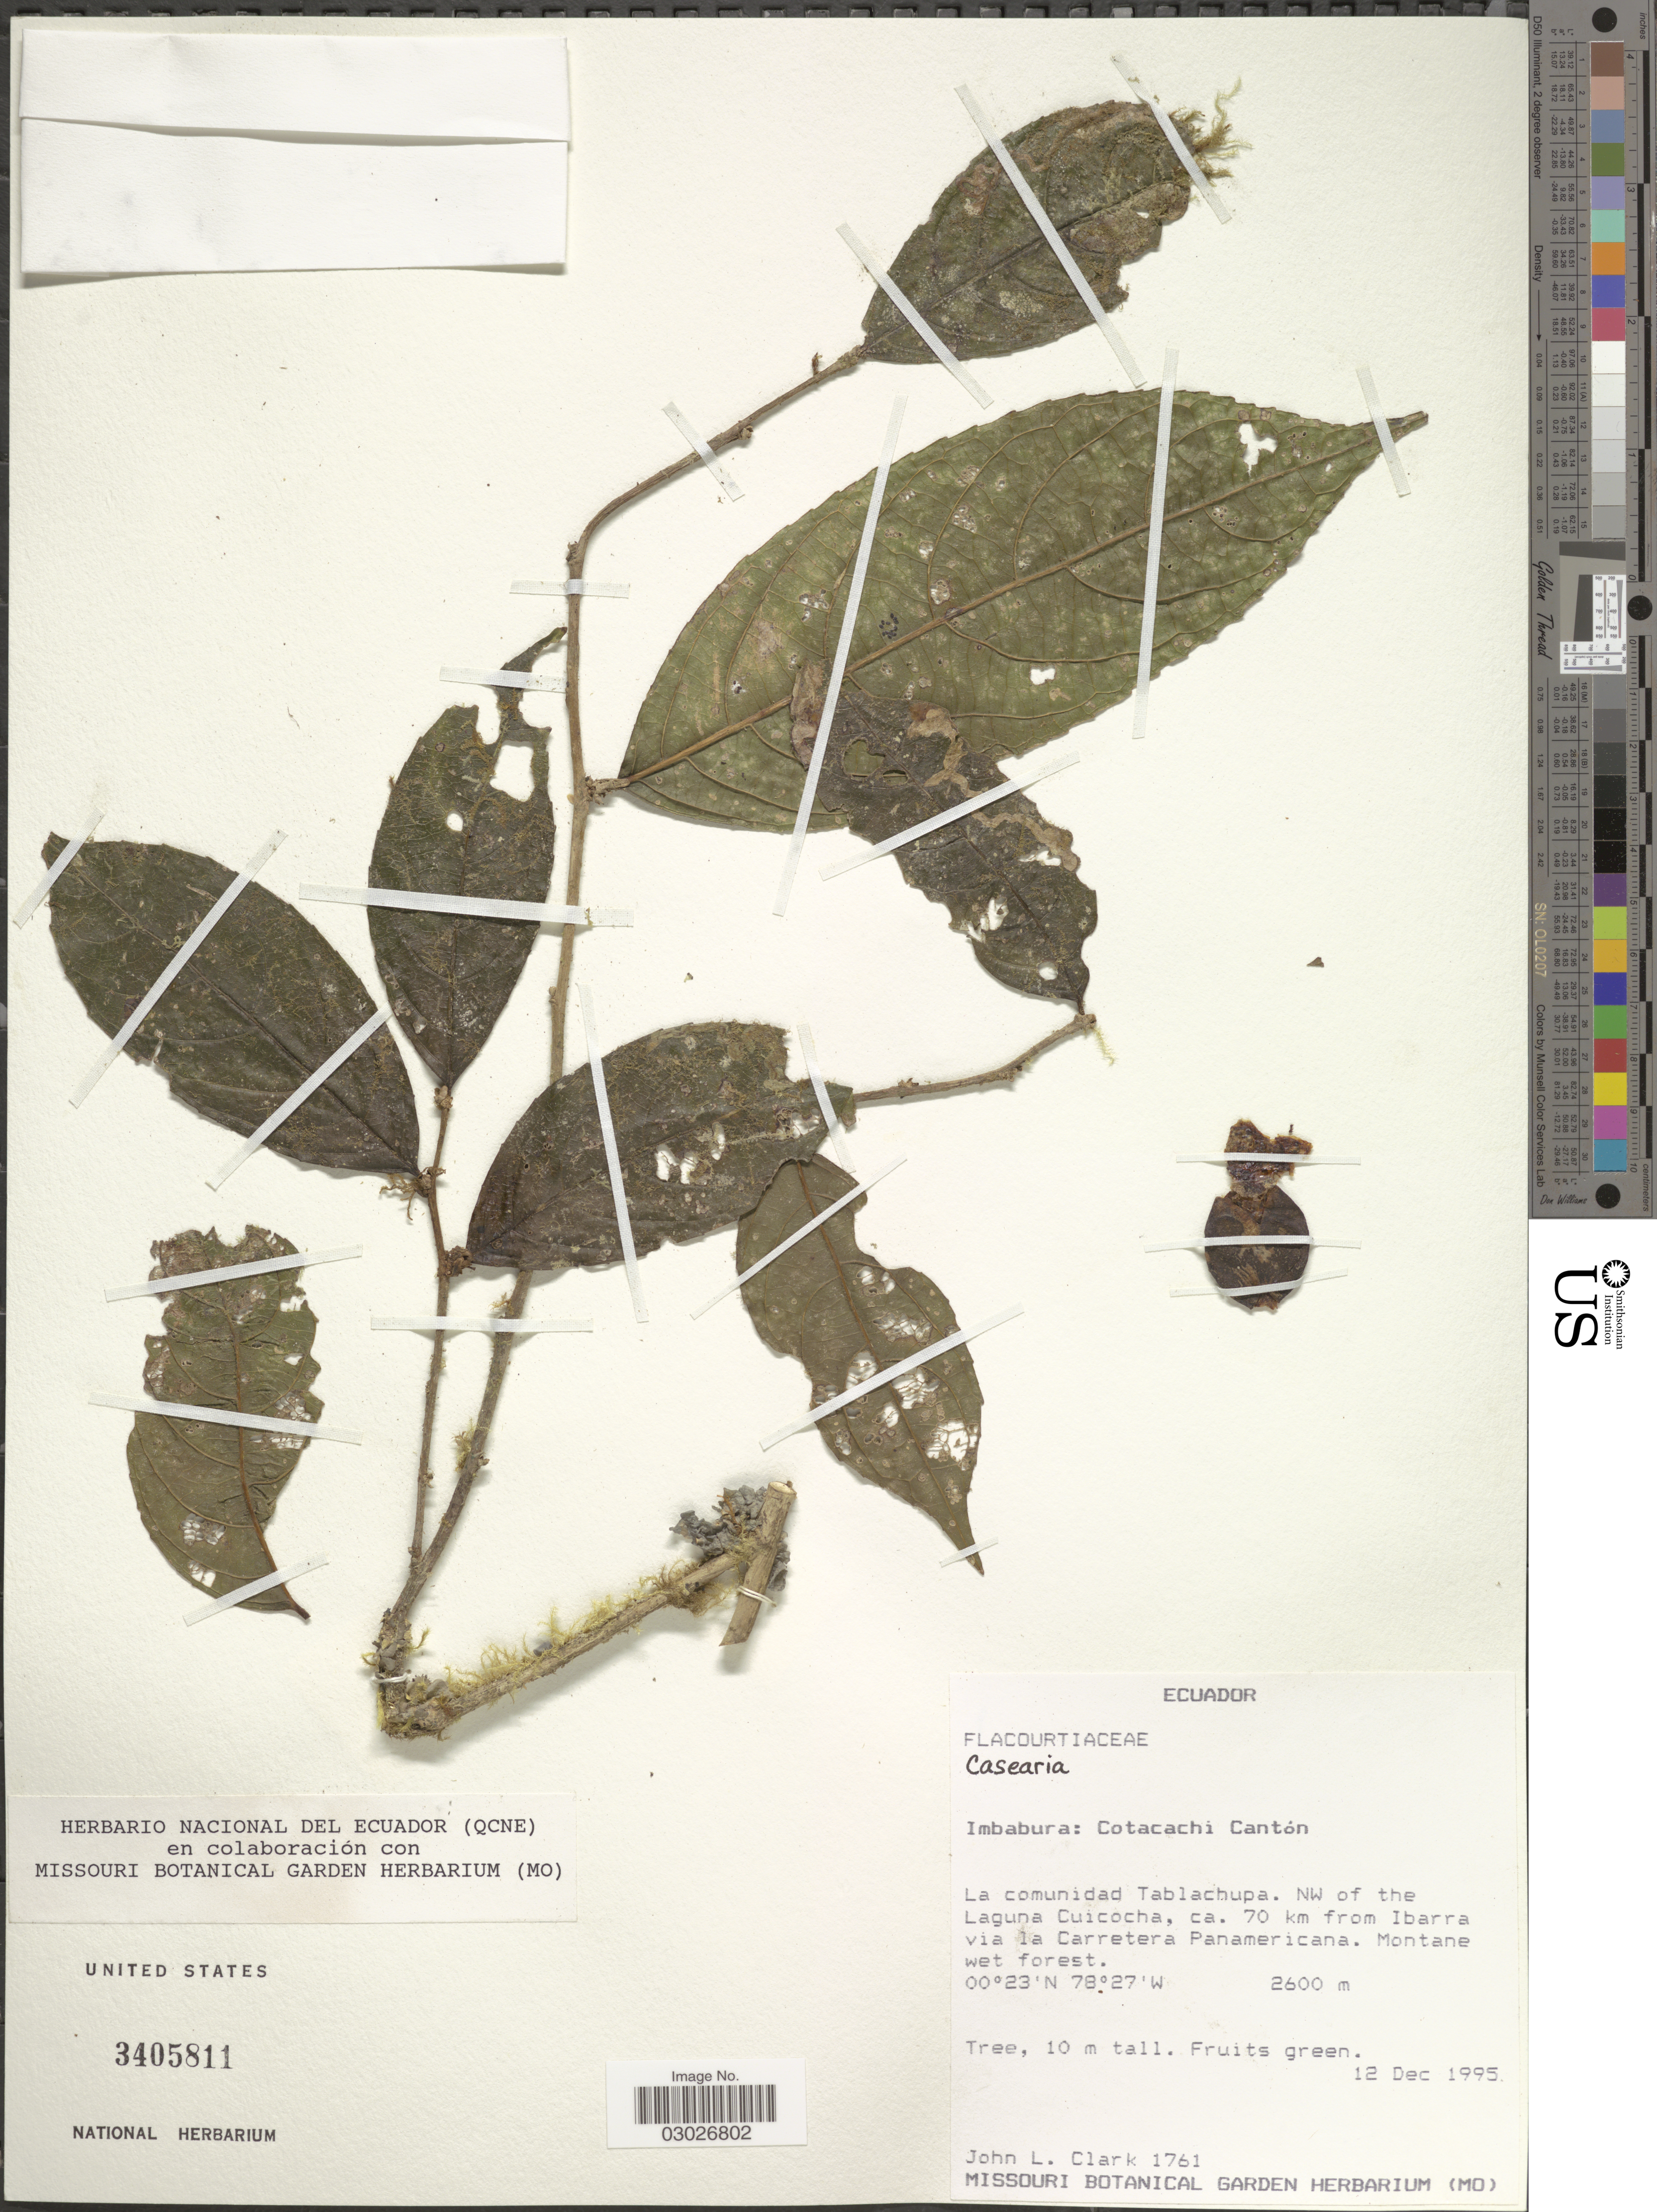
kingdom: Plantae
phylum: Tracheophyta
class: Magnoliopsida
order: Malpighiales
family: Salicaceae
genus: Casearia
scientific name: Casearia sp.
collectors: J. L. Clark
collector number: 1761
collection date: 1995-12-12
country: Ecuador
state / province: Imbabura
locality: Cotacachi Cantón. La comunidad Tablachupa. NW of the Laguna Cuicocha, ca. 70 km from Ibarra via la Carretera Panamericana. Montane wet forest.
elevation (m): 2600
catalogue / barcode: US 3405811